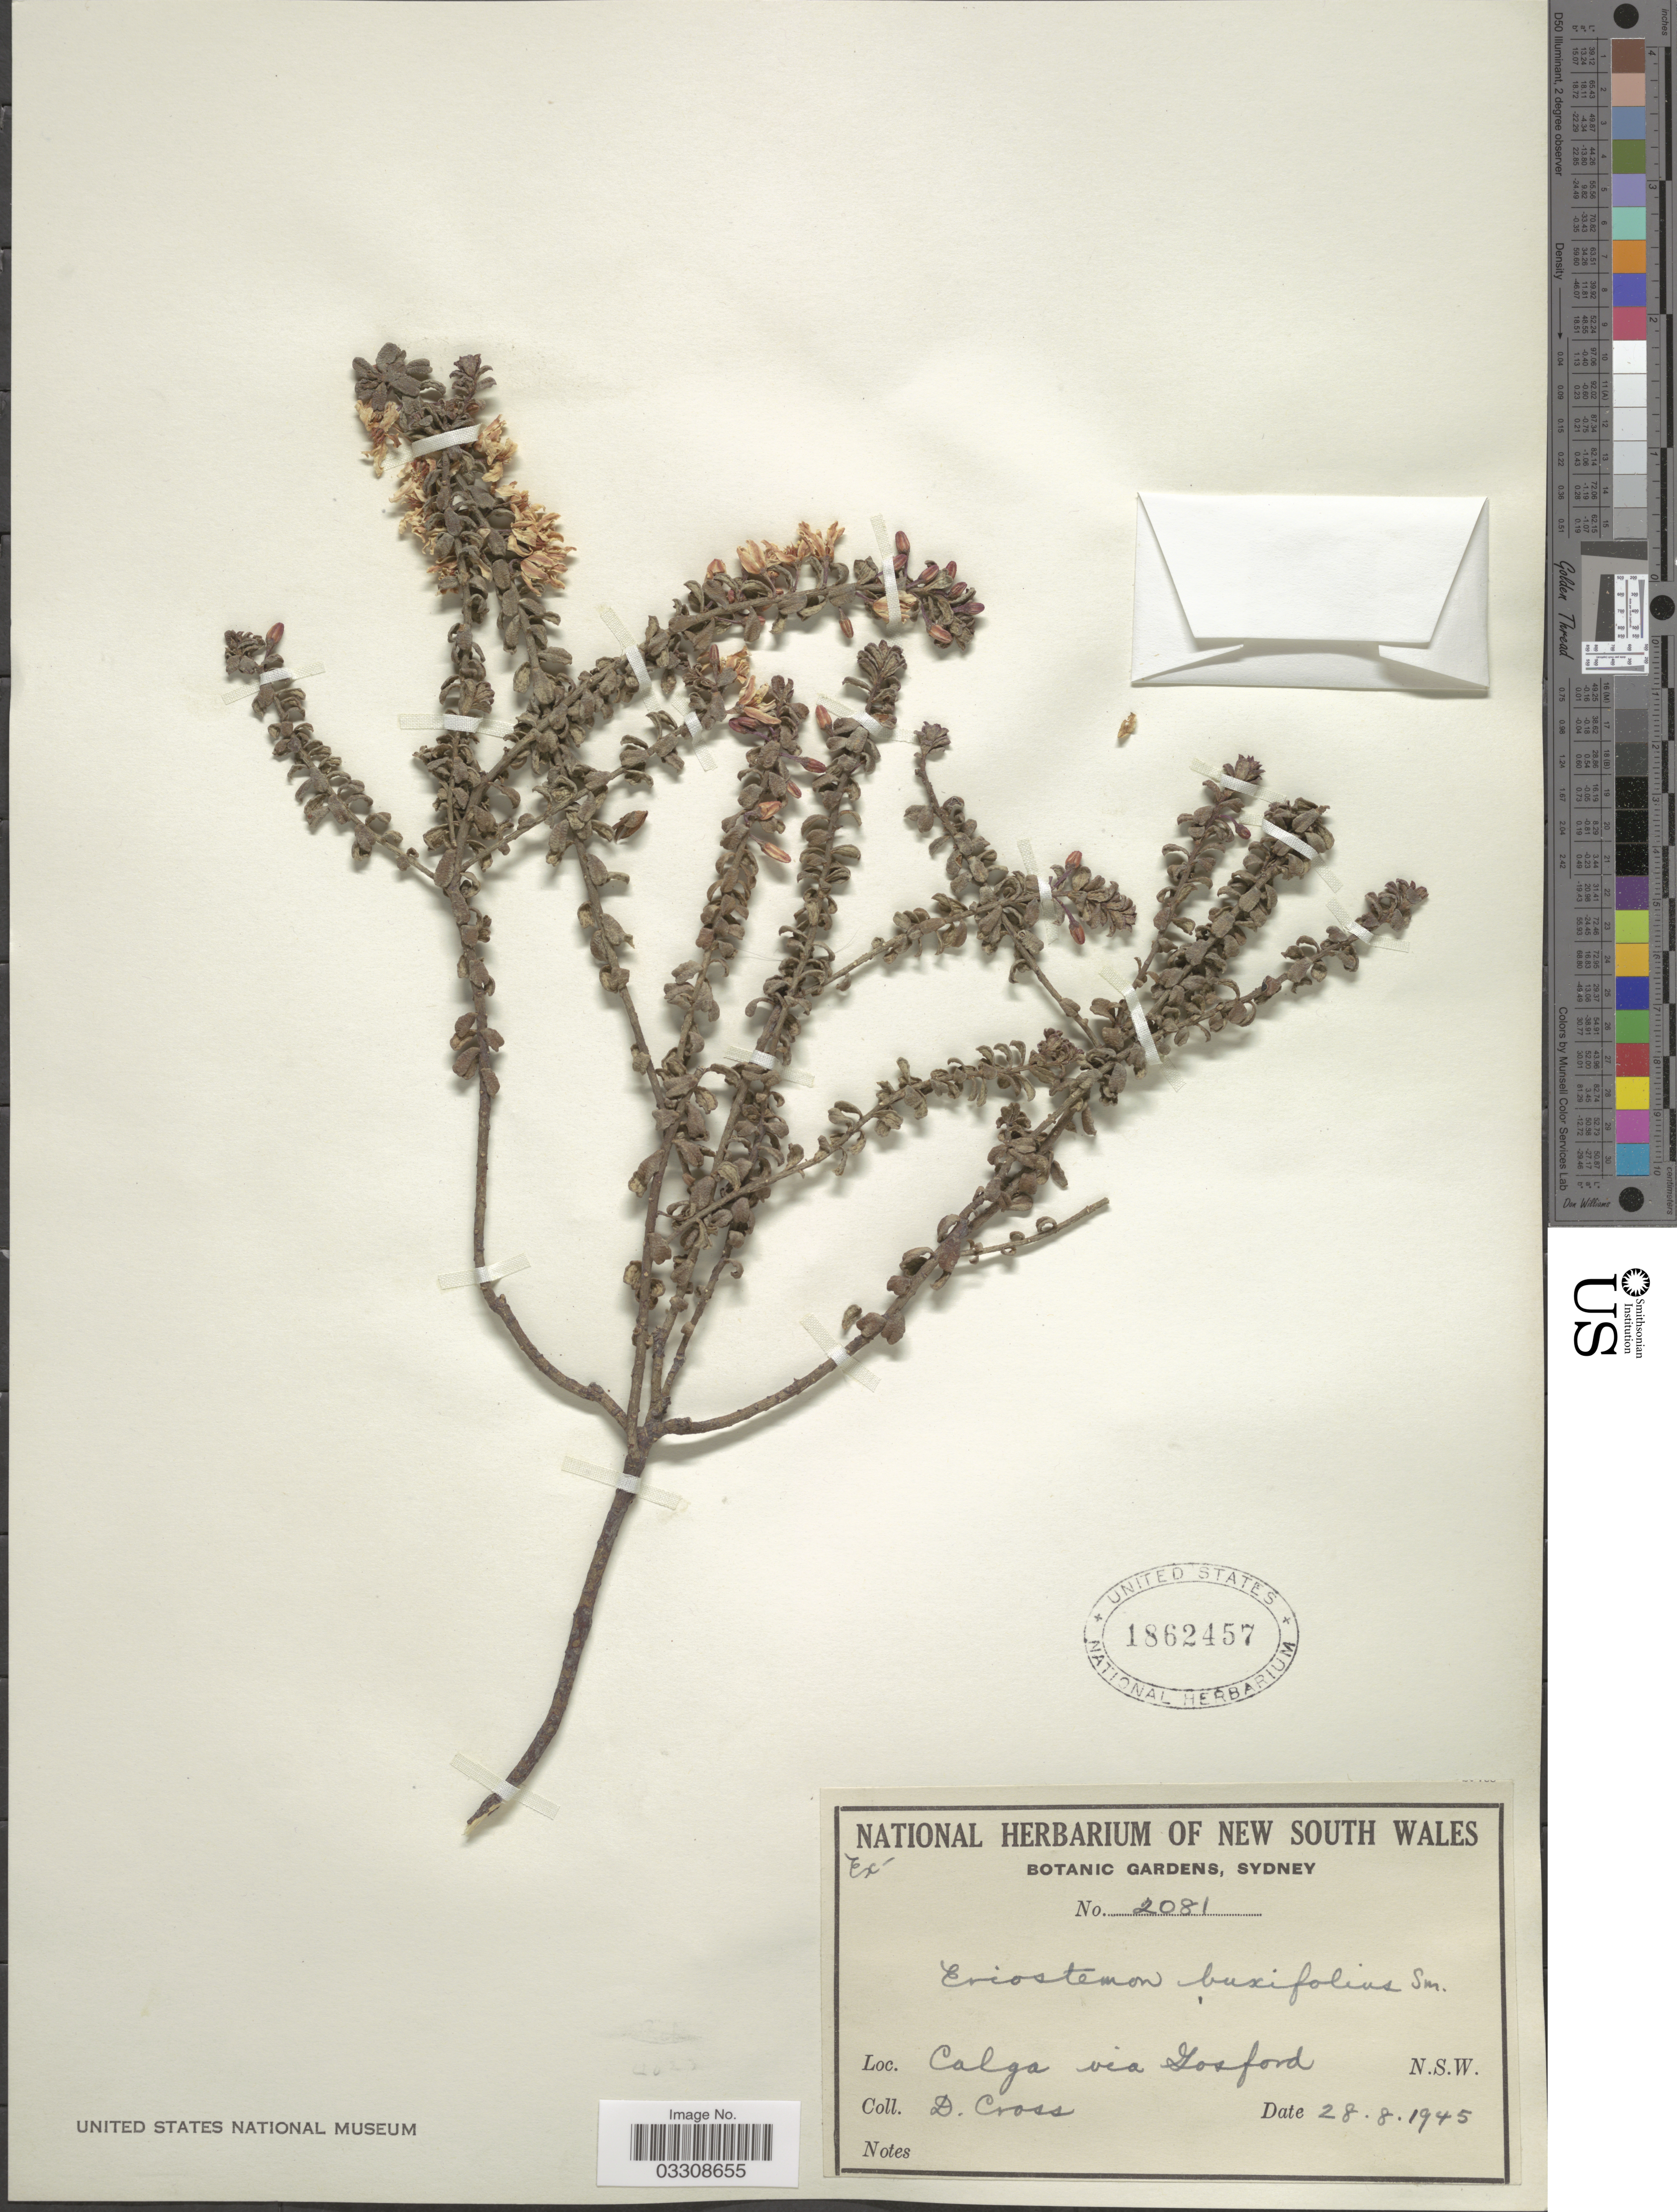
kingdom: Plantae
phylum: Tracheophyta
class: Magnoliopsida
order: Sapindales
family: Rutaceae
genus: Eriostemon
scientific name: Eriostemon buxifolius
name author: Sm.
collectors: D. Cross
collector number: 2081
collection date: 1945-08-28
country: Australia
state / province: New South Wales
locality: Calga via Gosford.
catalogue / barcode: US 1862457